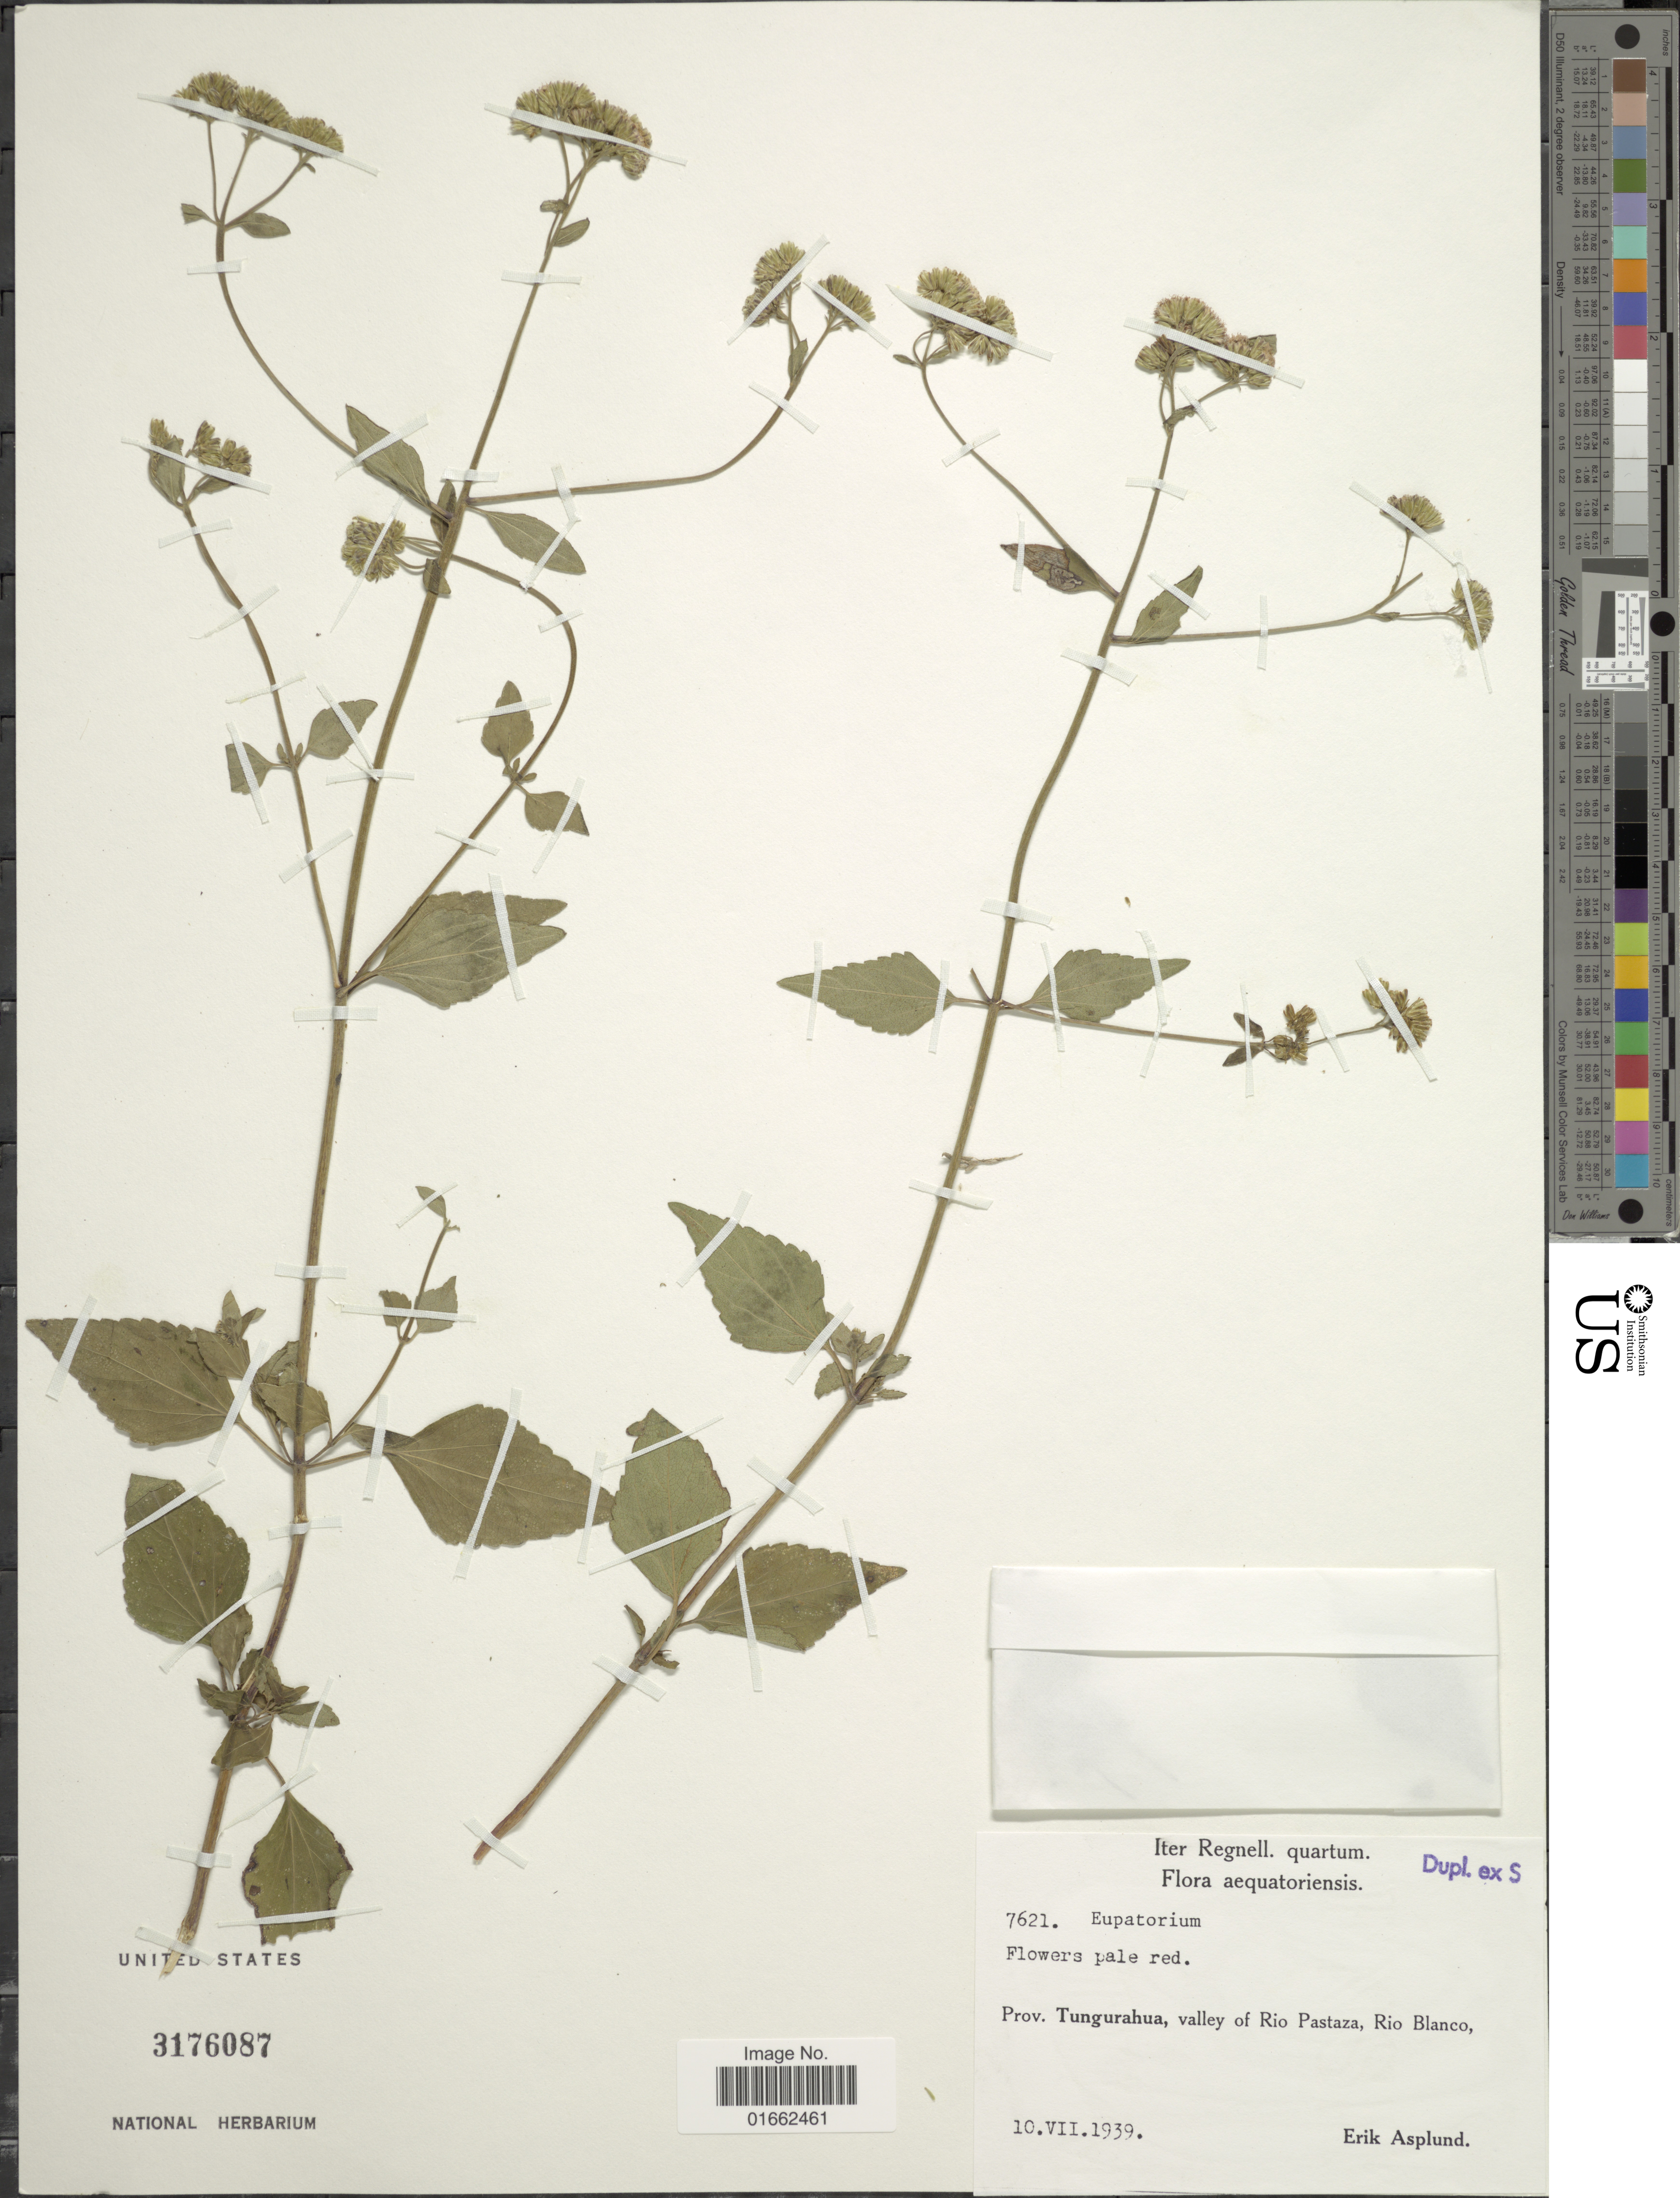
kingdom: Plantae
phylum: Tracheophyta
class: Magnoliopsida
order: Asterales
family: Asteraceae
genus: Fleischmannia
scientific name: Fleischmannia pratensis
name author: (Klatt) R.M. King & H. Rob.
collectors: E. Asplund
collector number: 7621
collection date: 1939-07-10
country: Ecuador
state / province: Tungurahua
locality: Prov. Tungurahua, valley of Rio Pastaza, Rio Blanco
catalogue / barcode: US 3176087